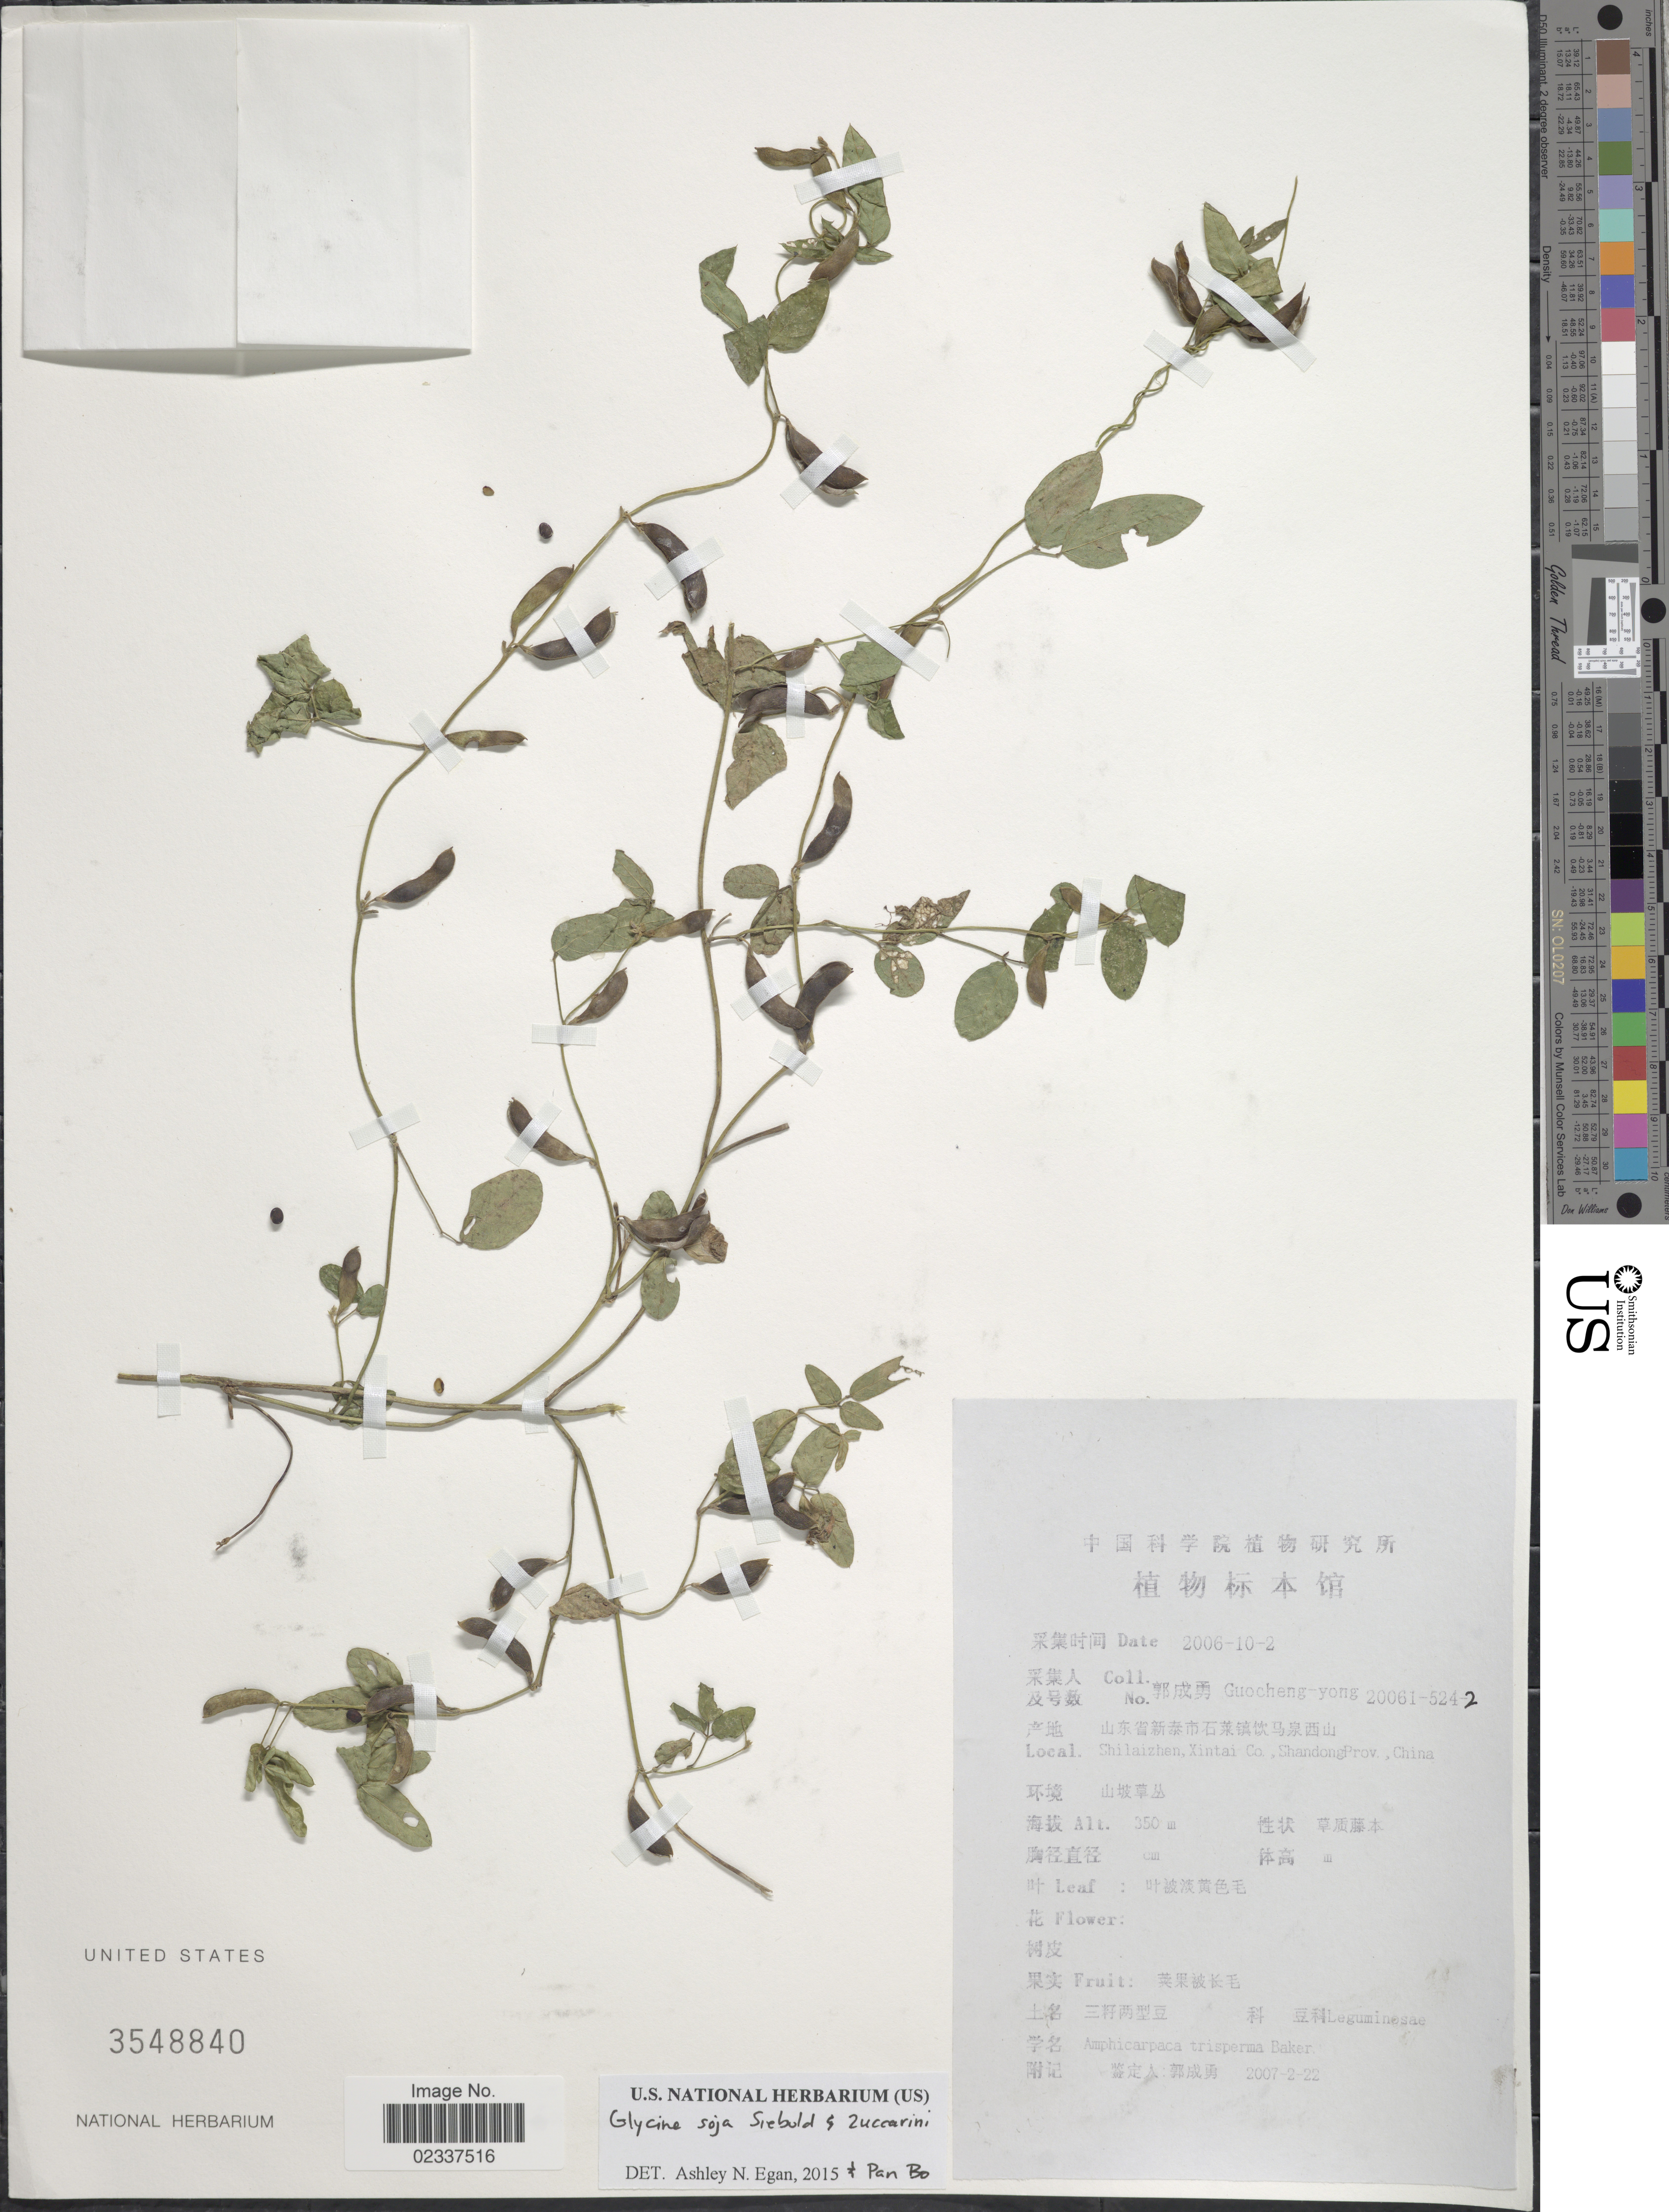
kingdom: Plantae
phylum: Tracheophyta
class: Magnoliopsida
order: Fabales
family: Fabaceae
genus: Glycine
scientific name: Glycine soja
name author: Siebold & Zucc.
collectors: Guo cheng-yong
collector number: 20061-524-2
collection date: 2006-10-02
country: China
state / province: Shandong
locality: Shilaizhen, Xintai Co.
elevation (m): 350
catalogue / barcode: US 3548840